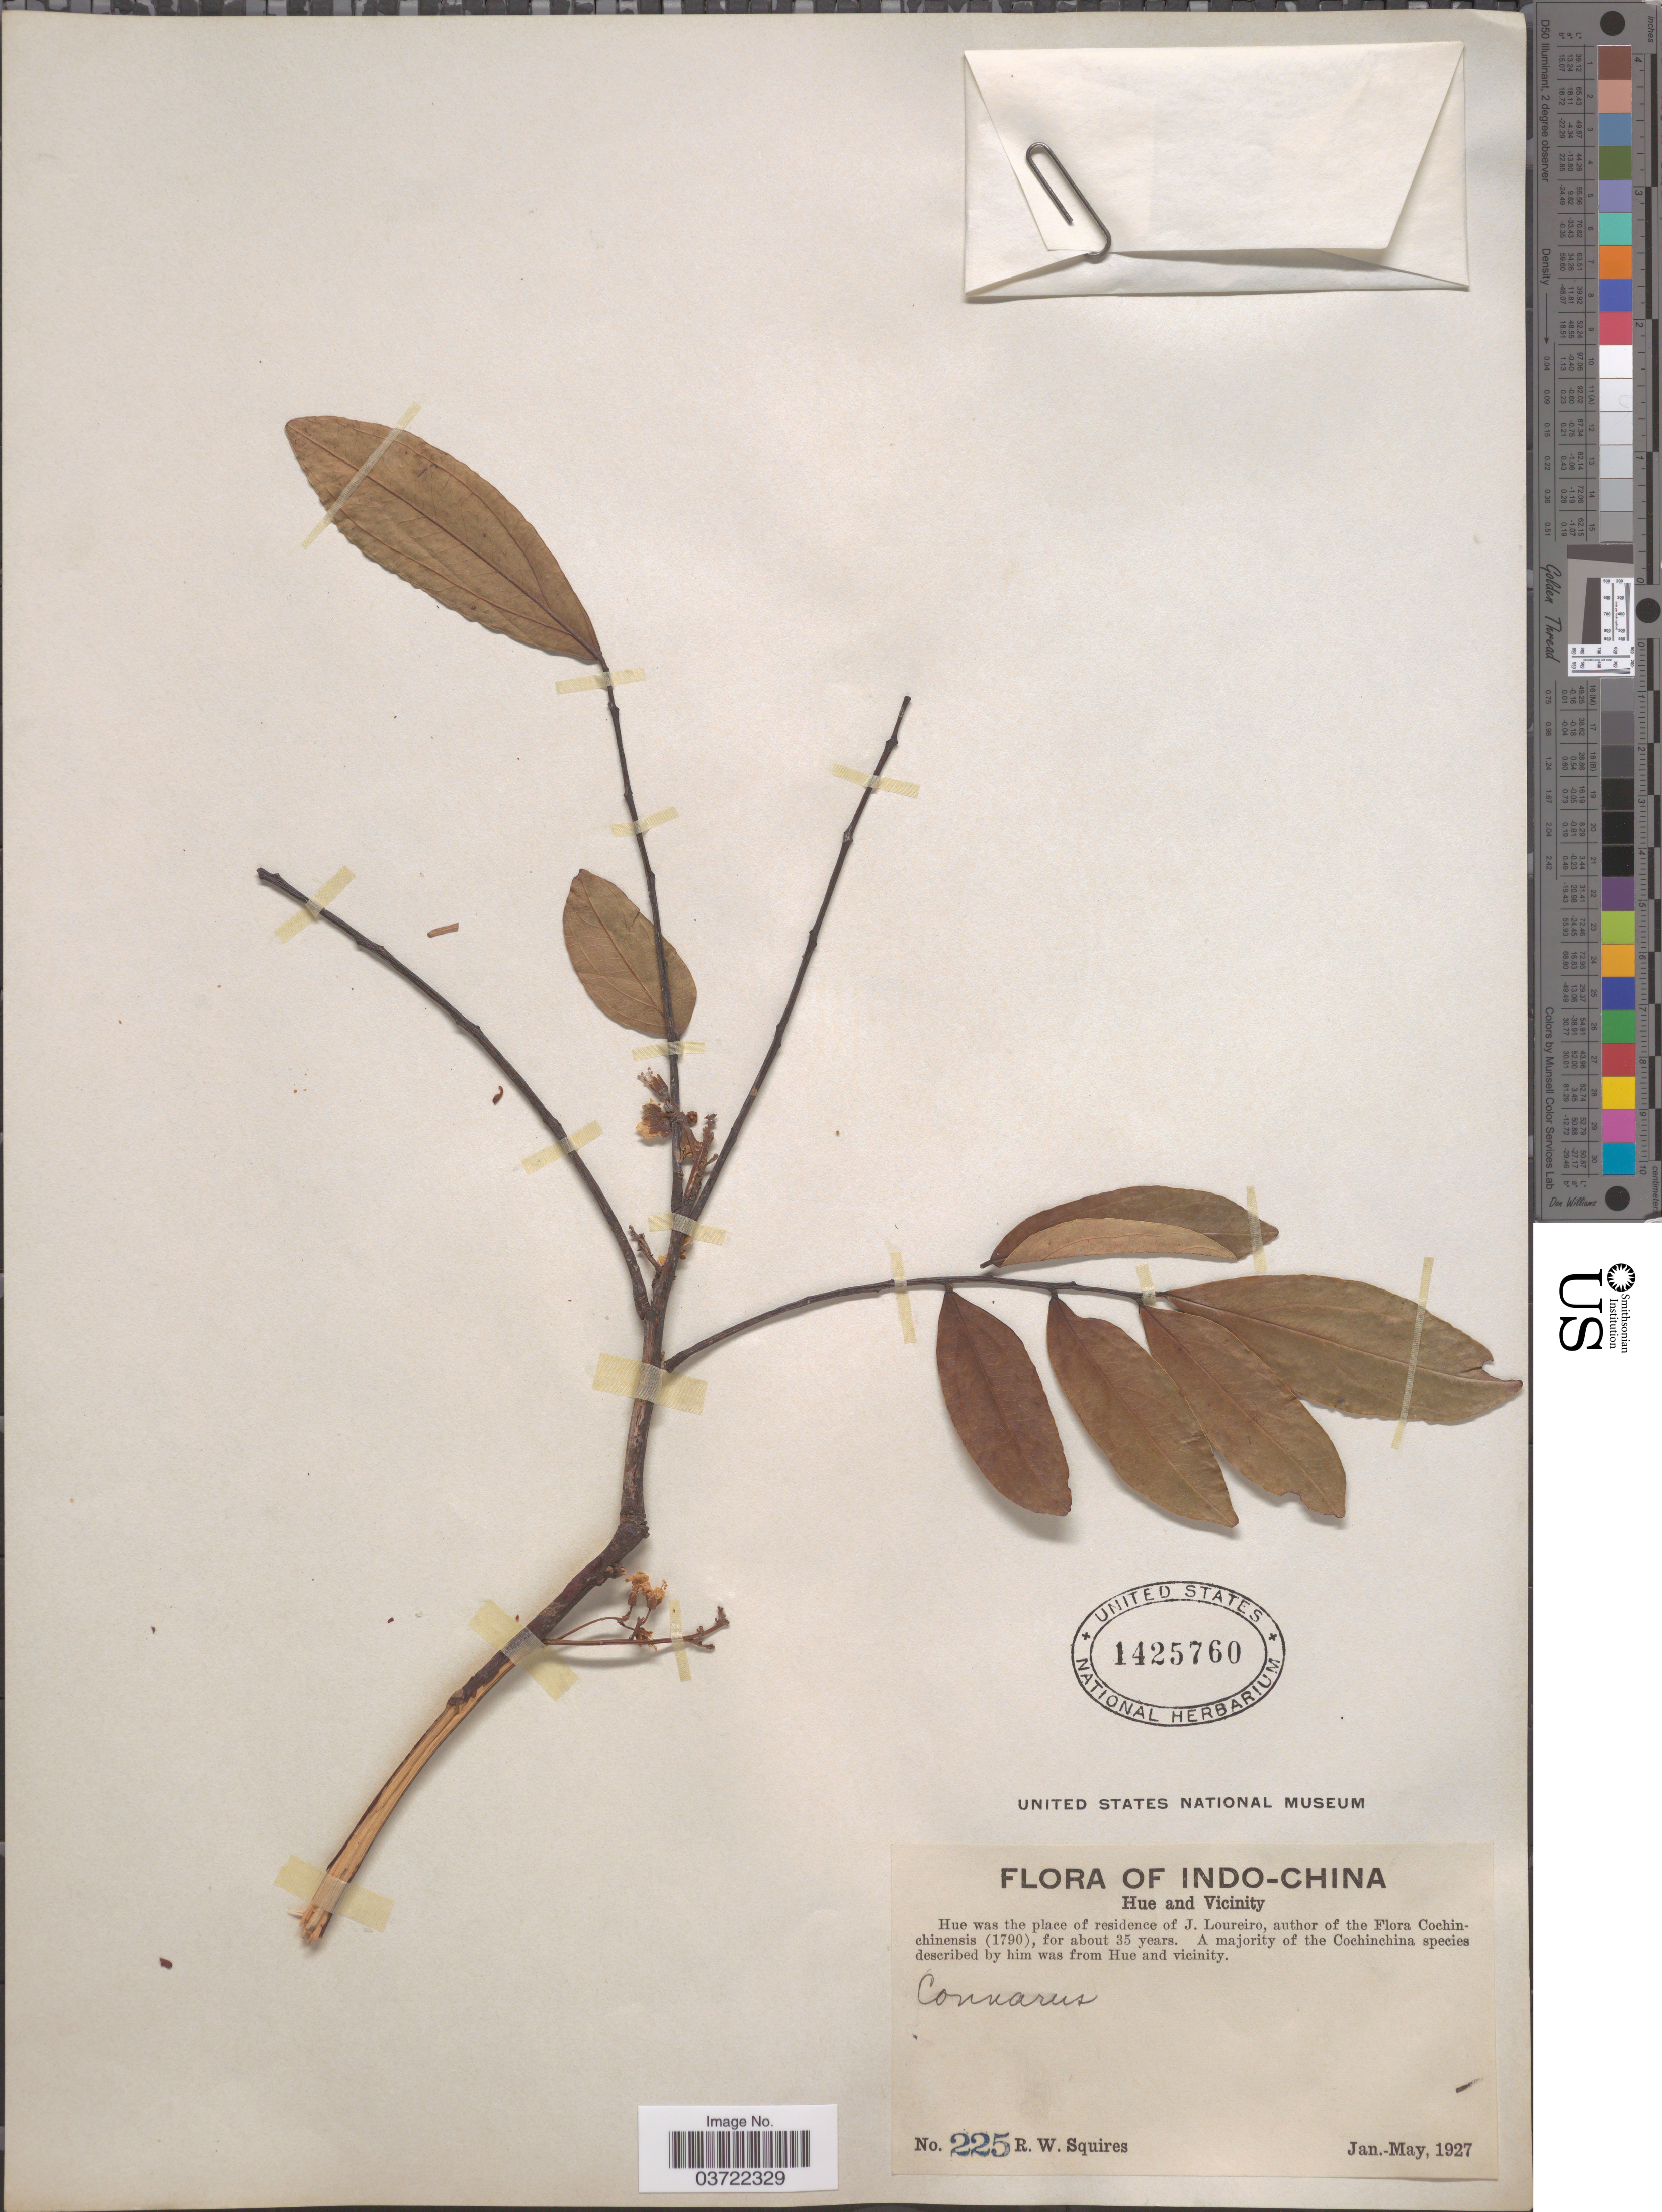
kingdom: Plantae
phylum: Tracheophyta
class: Magnoliopsida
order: Oxalidales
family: Connaraceae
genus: Connarus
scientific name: Connarus sp.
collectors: R. Squires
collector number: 225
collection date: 1927-01/1927-05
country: Vietnam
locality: Indo-China. Hue and Vicinity. Hue was the place of residence of J. Loureiro.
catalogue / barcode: US 1425760